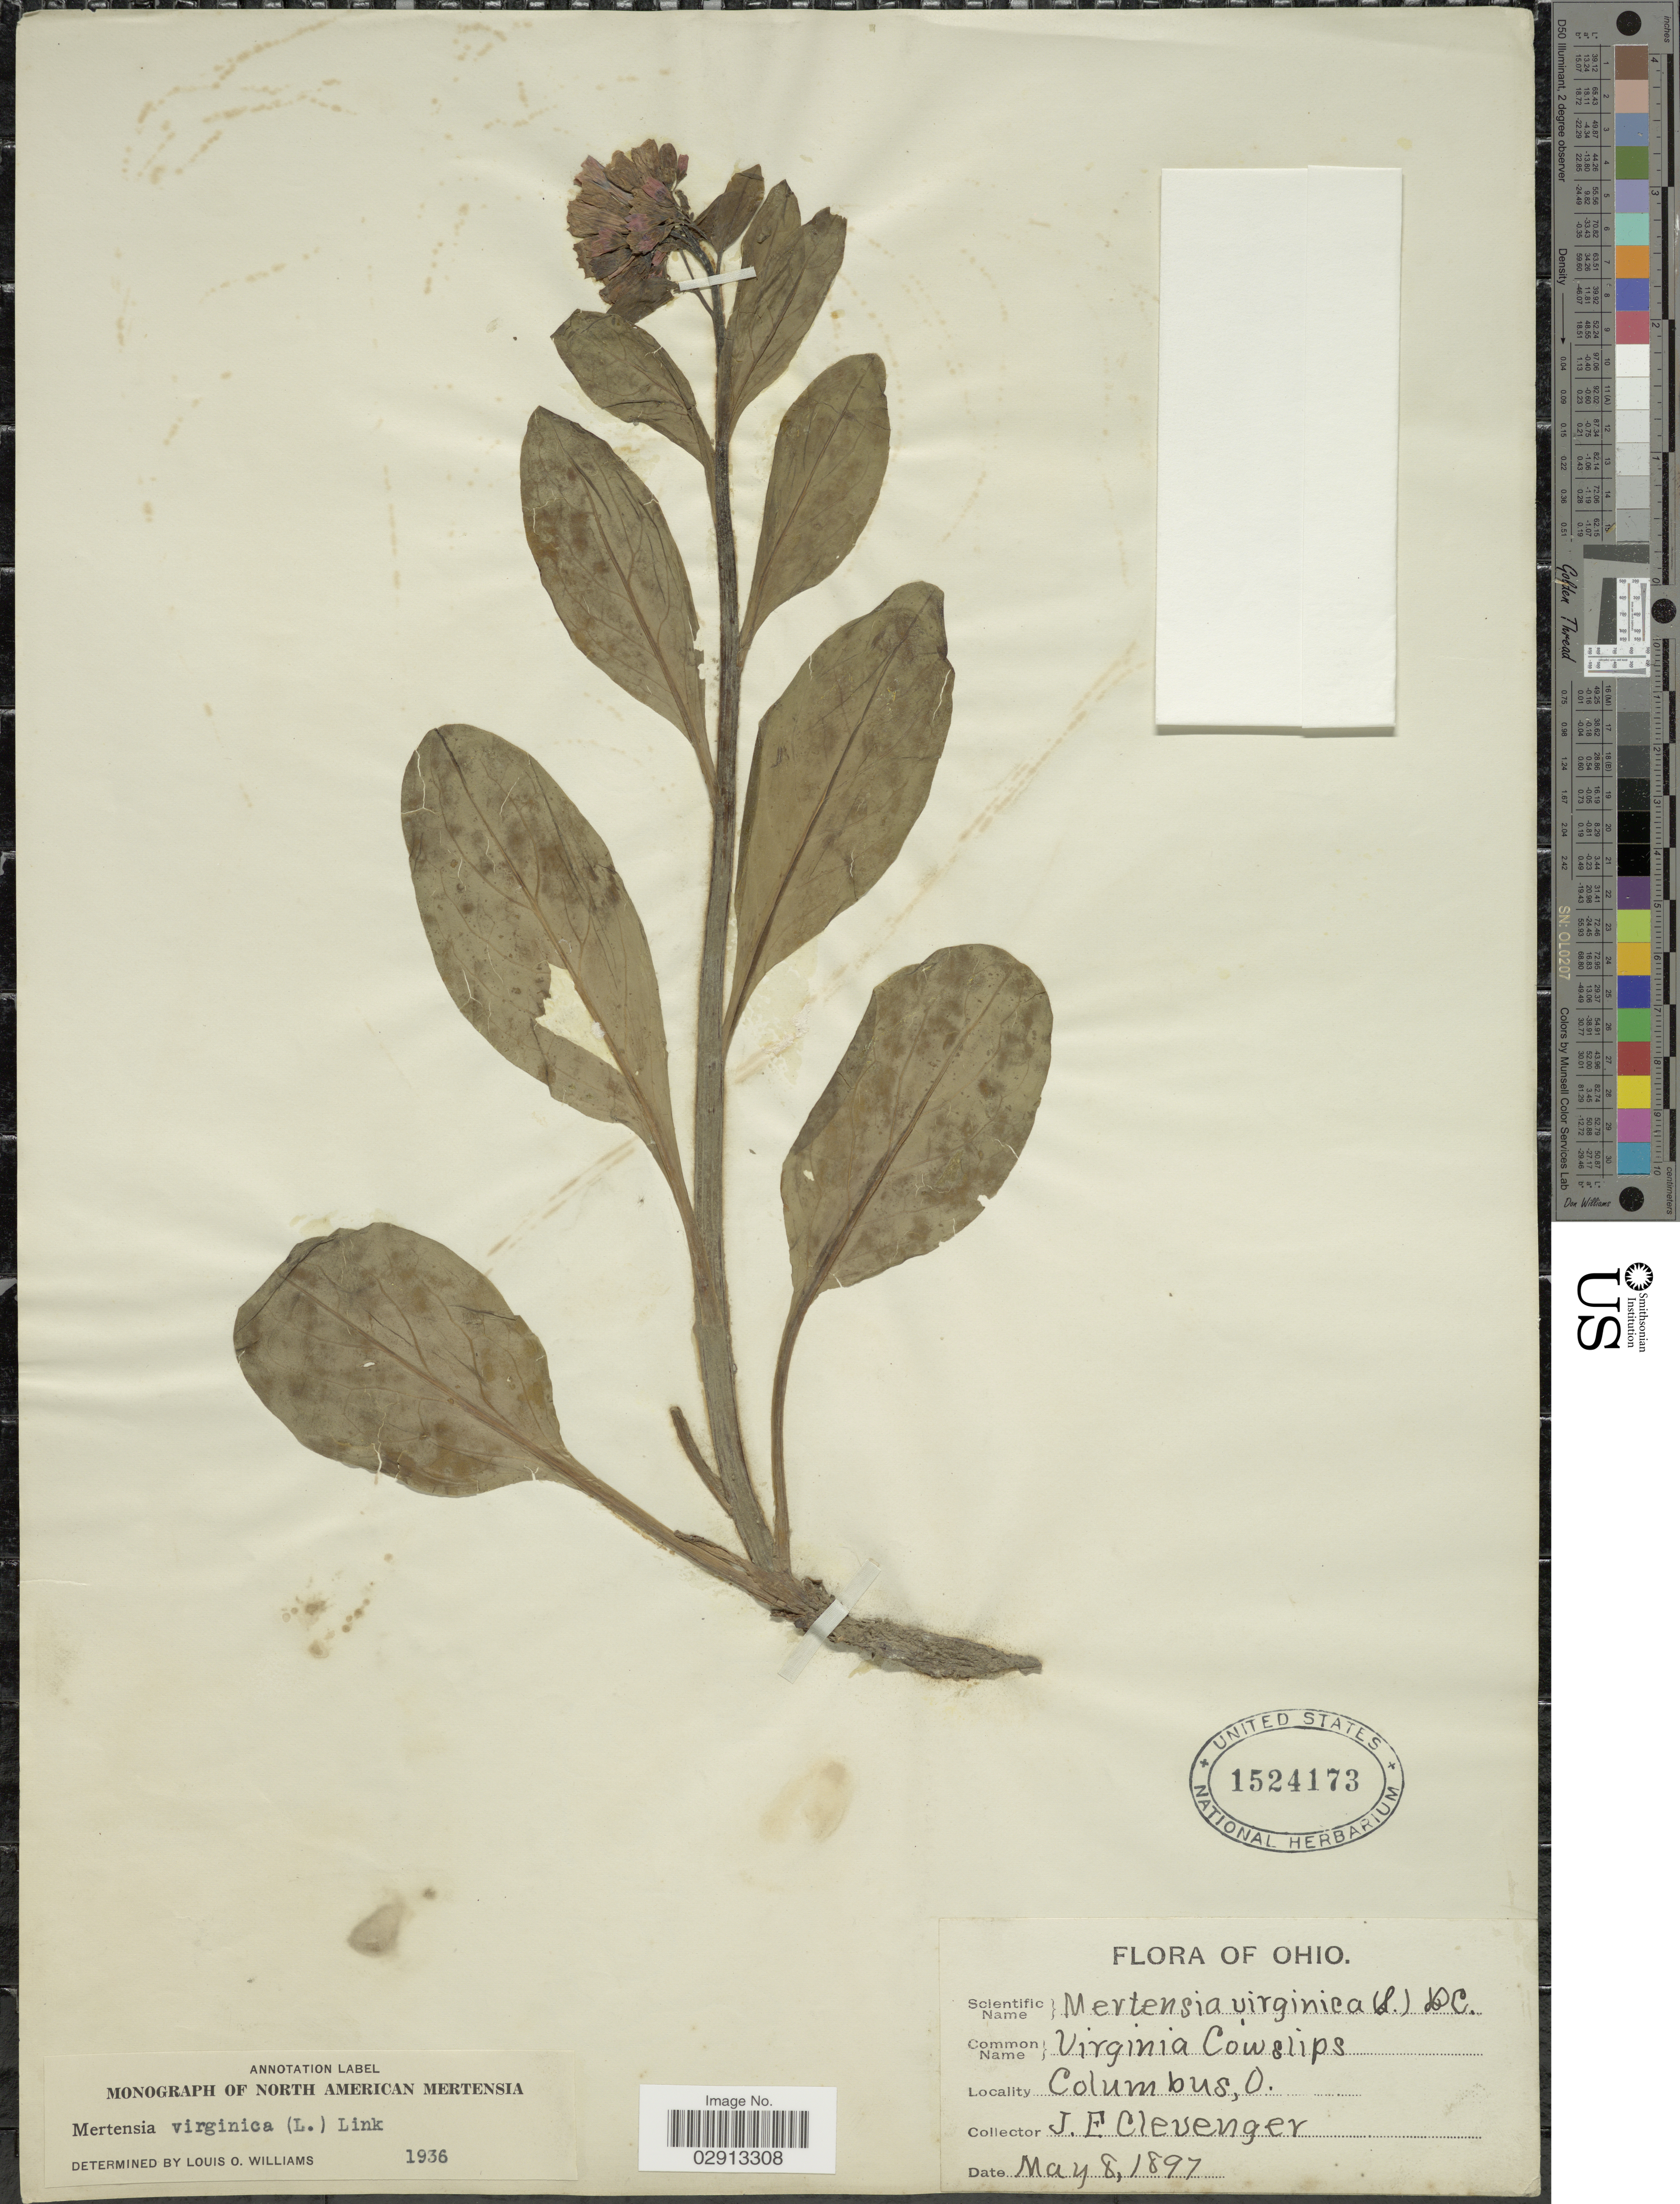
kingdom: Plantae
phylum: Tracheophyta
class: Magnoliopsida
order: Boraginales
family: Boraginaceae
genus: Mertensia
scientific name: Mertensia virginica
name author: (L.) Pers. ex Link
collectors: J. Clevenger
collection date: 1897-05-08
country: United States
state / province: Ohio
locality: Columbus.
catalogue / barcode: US 1524173